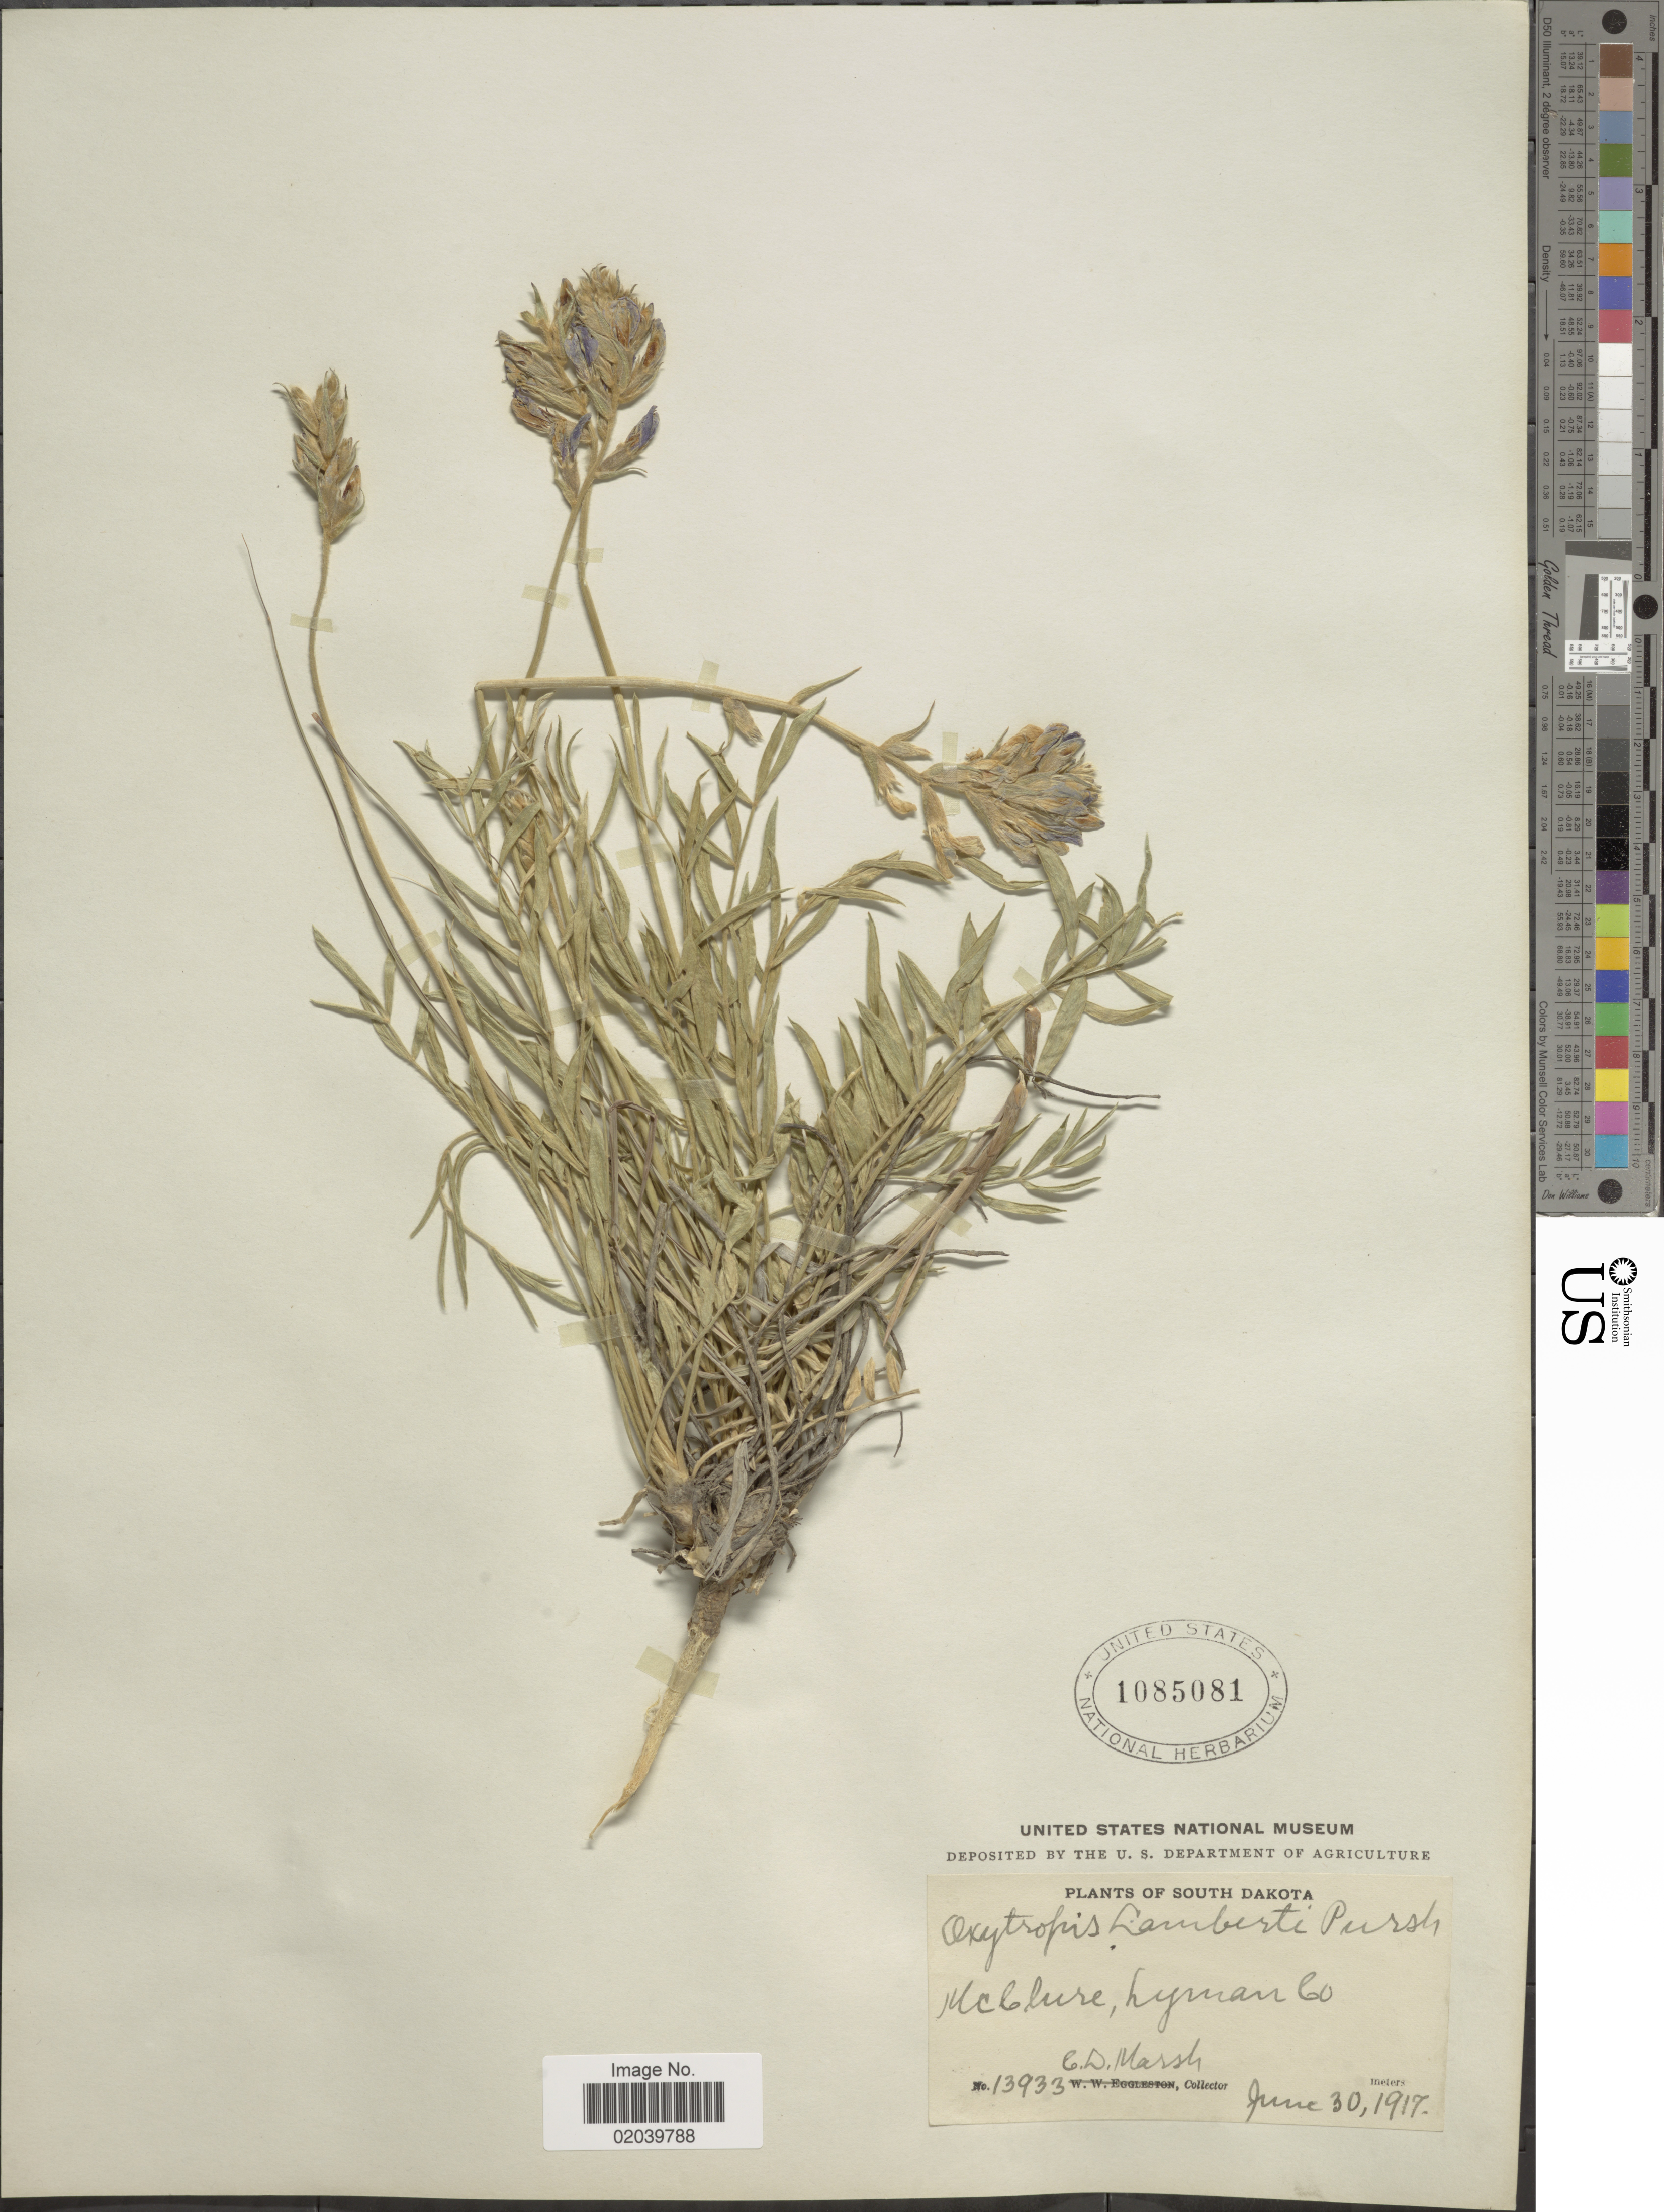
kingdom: Plantae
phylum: Tracheophyta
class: Magnoliopsida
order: Fabales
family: Fabaceae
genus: Oxytropis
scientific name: Oxytropis lambertii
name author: Pursh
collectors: C. D. Marsh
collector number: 13933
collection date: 1917-06-30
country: United States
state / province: South Dakota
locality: McClure, Lyman Co.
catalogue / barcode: US 1085081